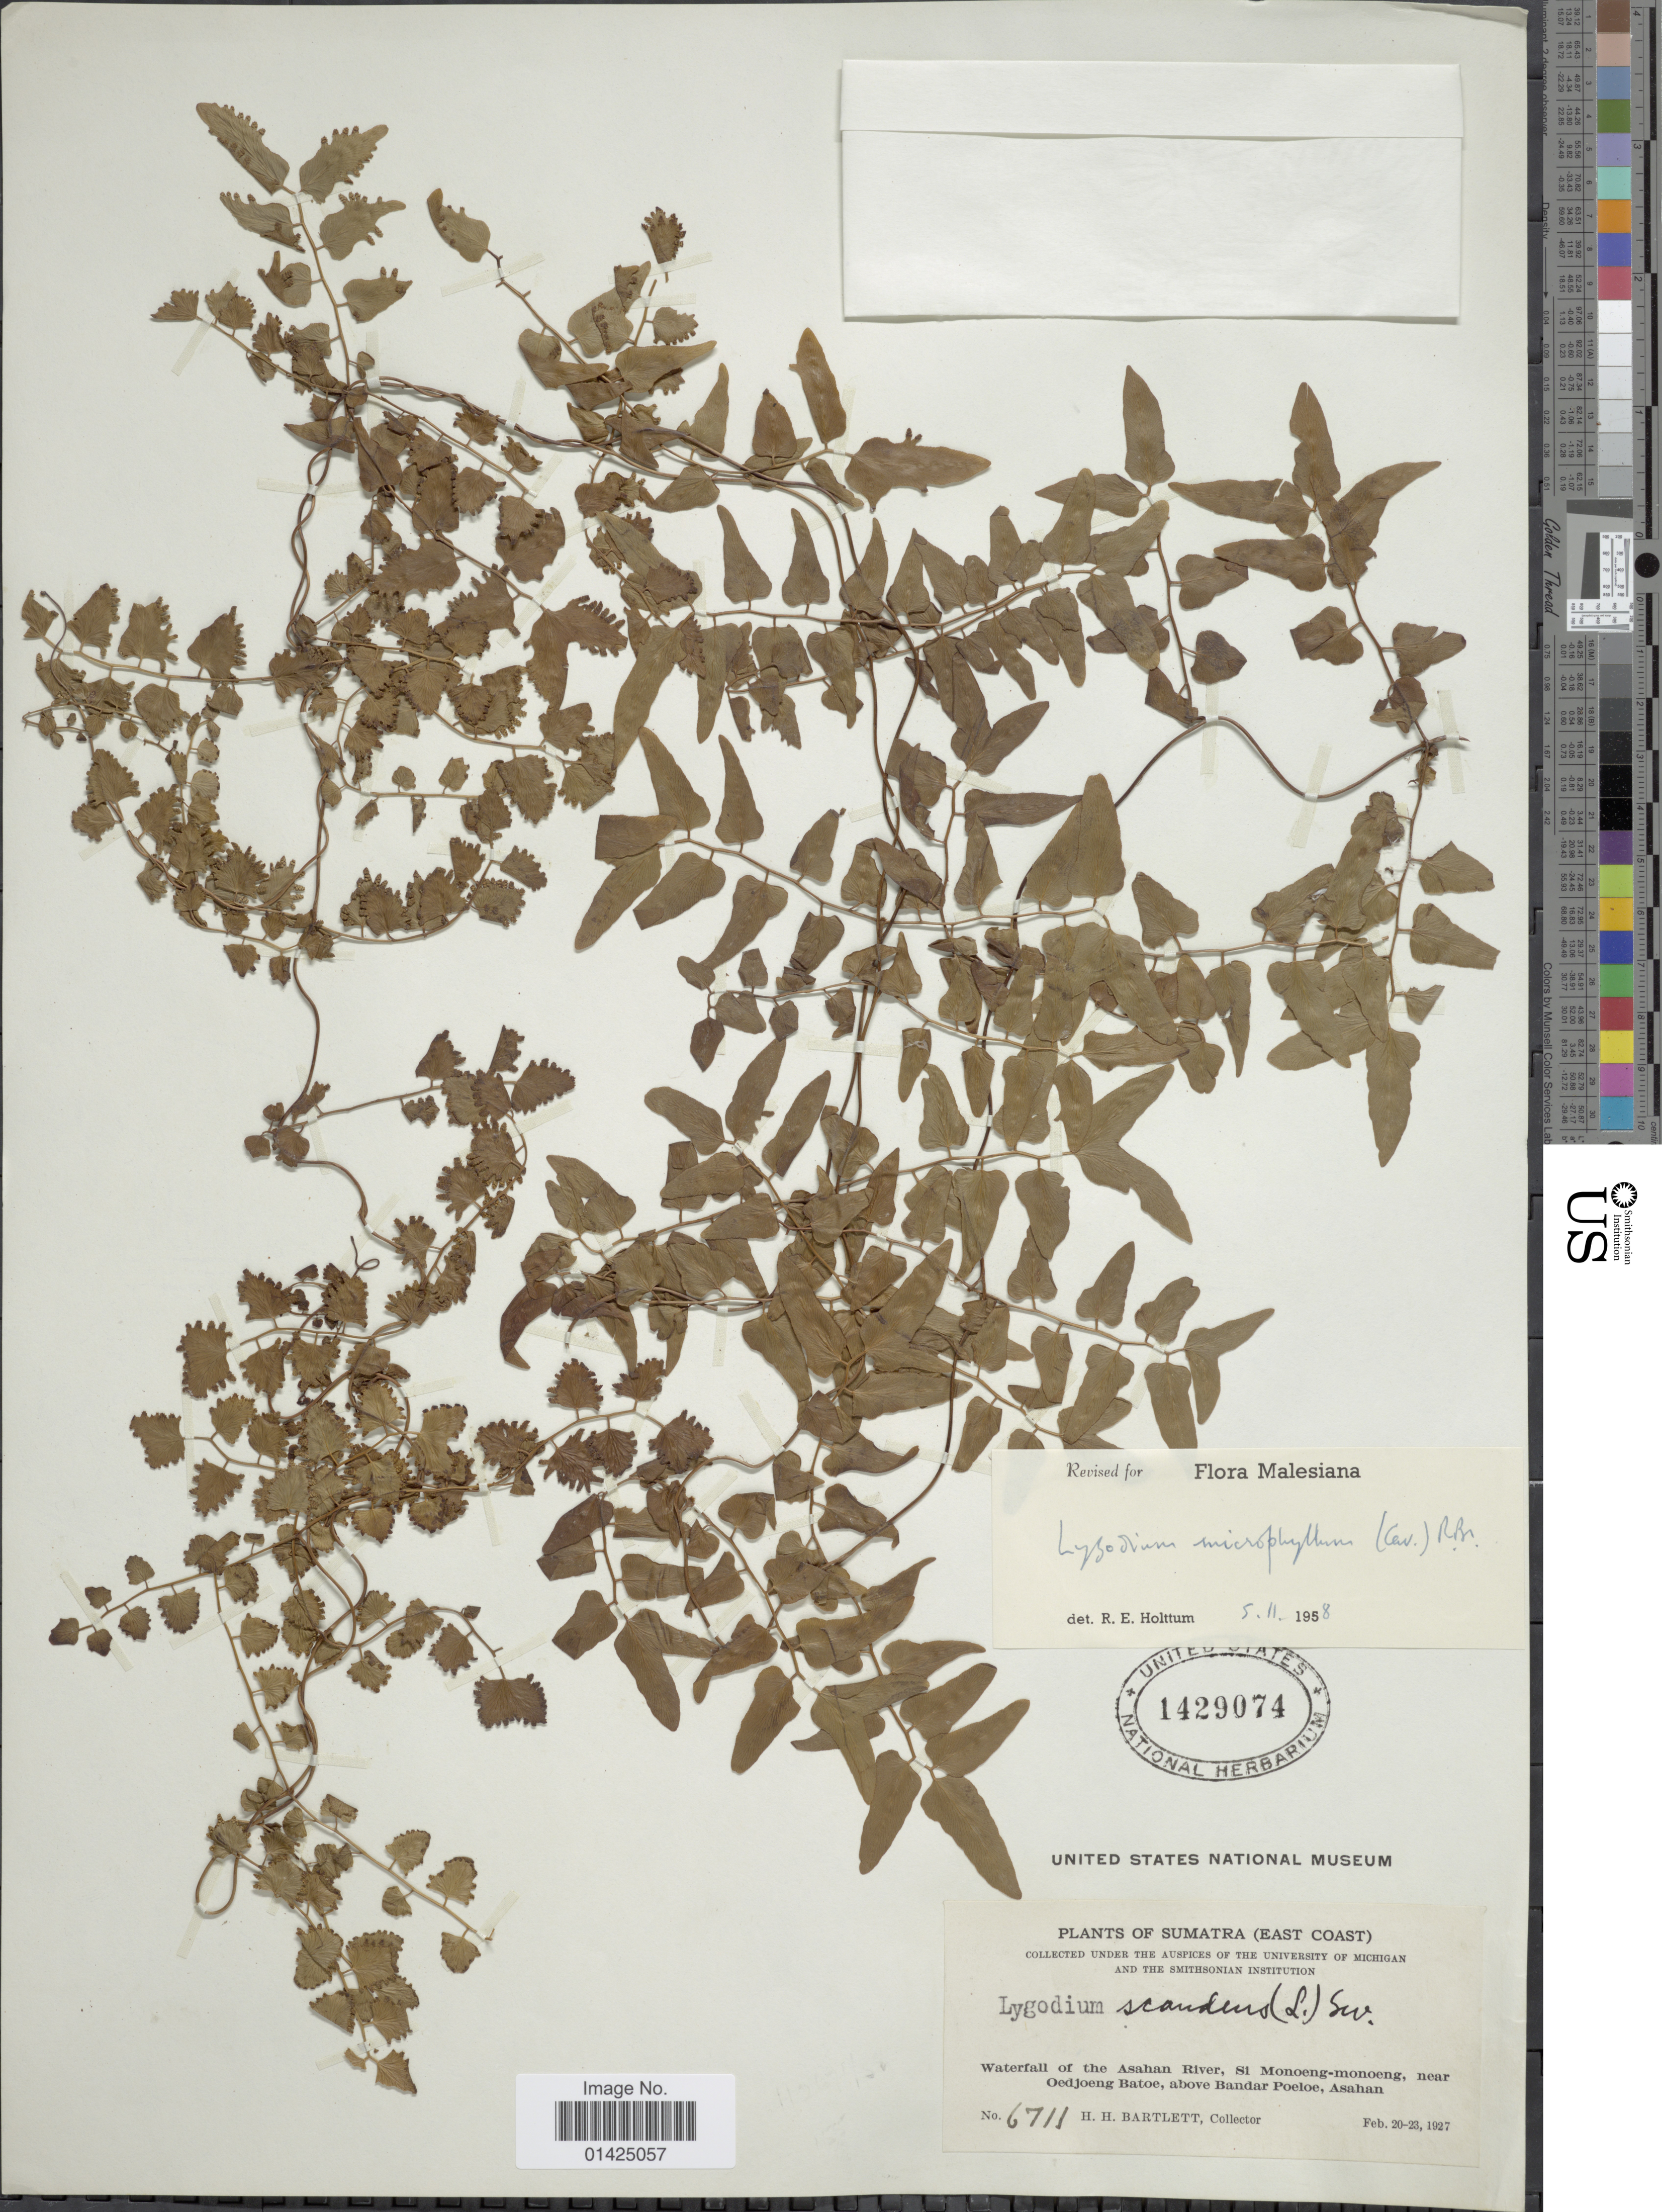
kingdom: Plantae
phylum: Tracheophyta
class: Polypodiopsida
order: Schizaeales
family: Lygodiaceae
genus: Lygodium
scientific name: Lygodium microphyllum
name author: (Cav.) R. Br.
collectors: H. H. Bartlett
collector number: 6711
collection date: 1927-02-20/1927-02-23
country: Indonesia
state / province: Sumatra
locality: Sumatra (East Coast), Waterfall of the Asahan River, St. Monoeng-monoeng, near Oedjoeng Batoe, above Bandar Poeloe, Asahan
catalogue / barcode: US 1429074